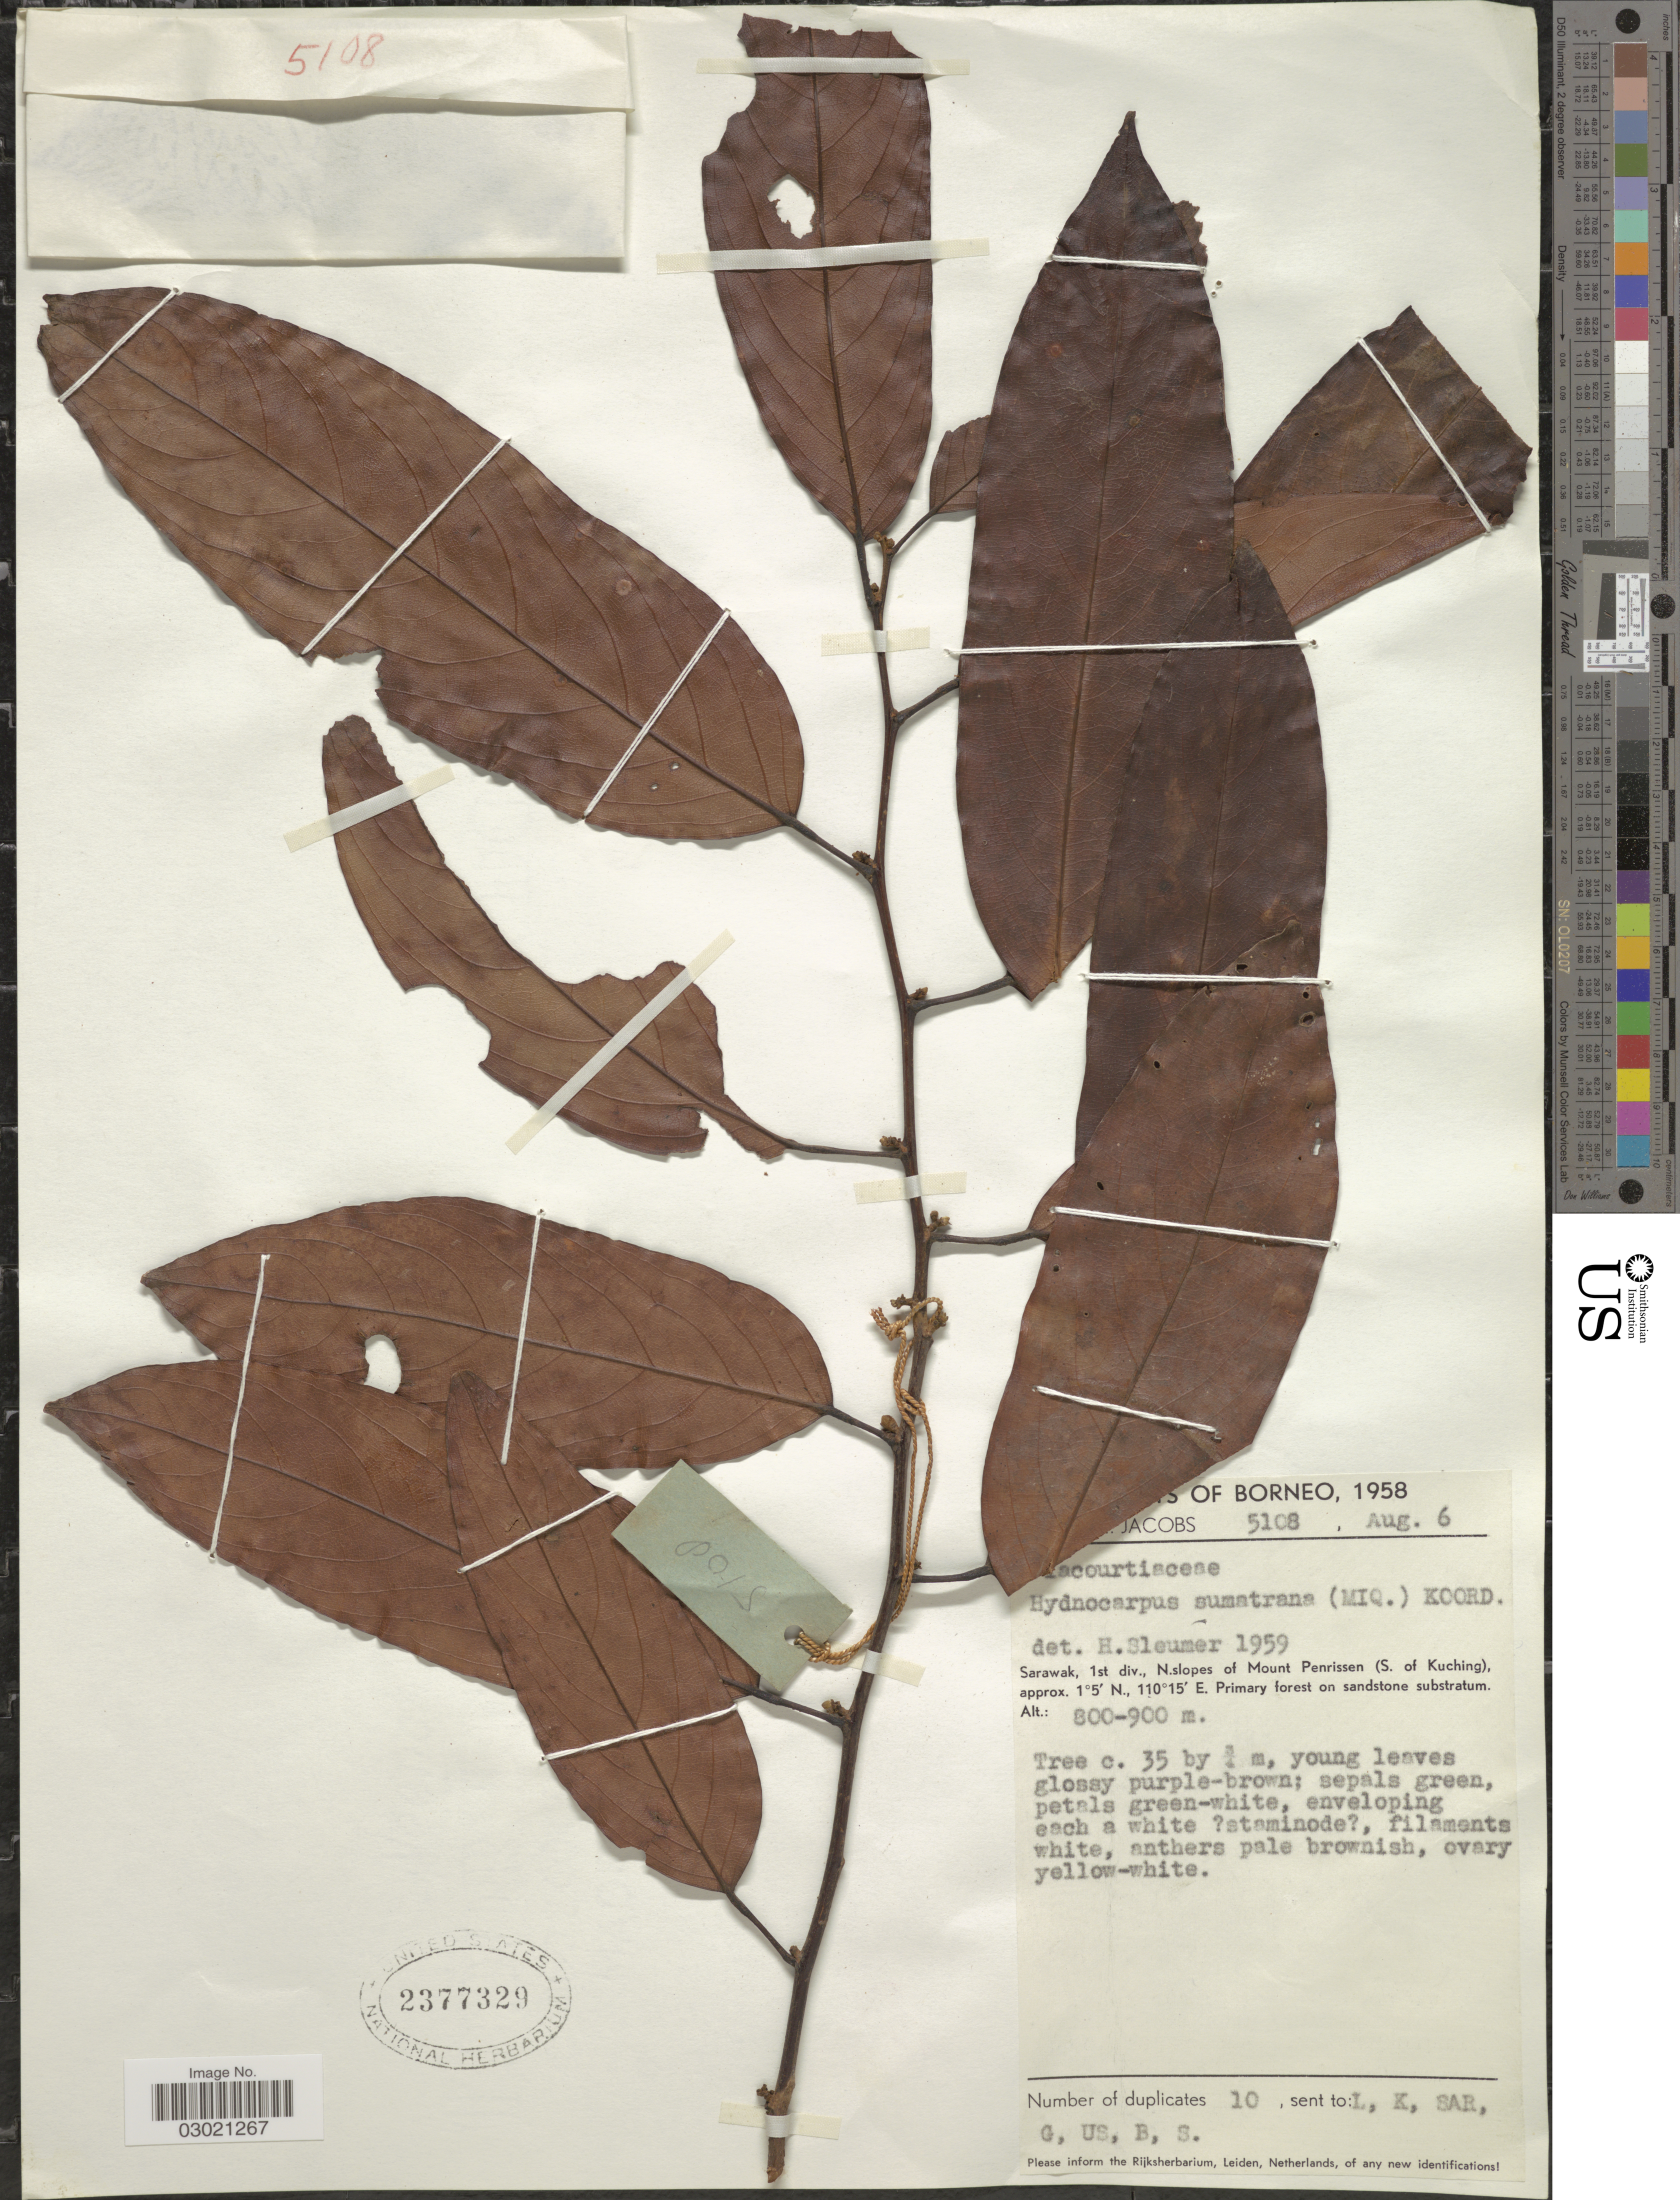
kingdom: Plantae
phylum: Tracheophyta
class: Magnoliopsida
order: Malpighiales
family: Achariaceae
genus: Hydnocarpus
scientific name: Hydnocarpus sumatranus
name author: (Miq.) Koord.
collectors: M. Jacobs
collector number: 5108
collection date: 1958-08-06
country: Malaysia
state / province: Sarawak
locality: Borneo, Sarawak, 1st div., N.slopes of Mount Penrissen (S. of Kuching).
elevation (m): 800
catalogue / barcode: US 2377329